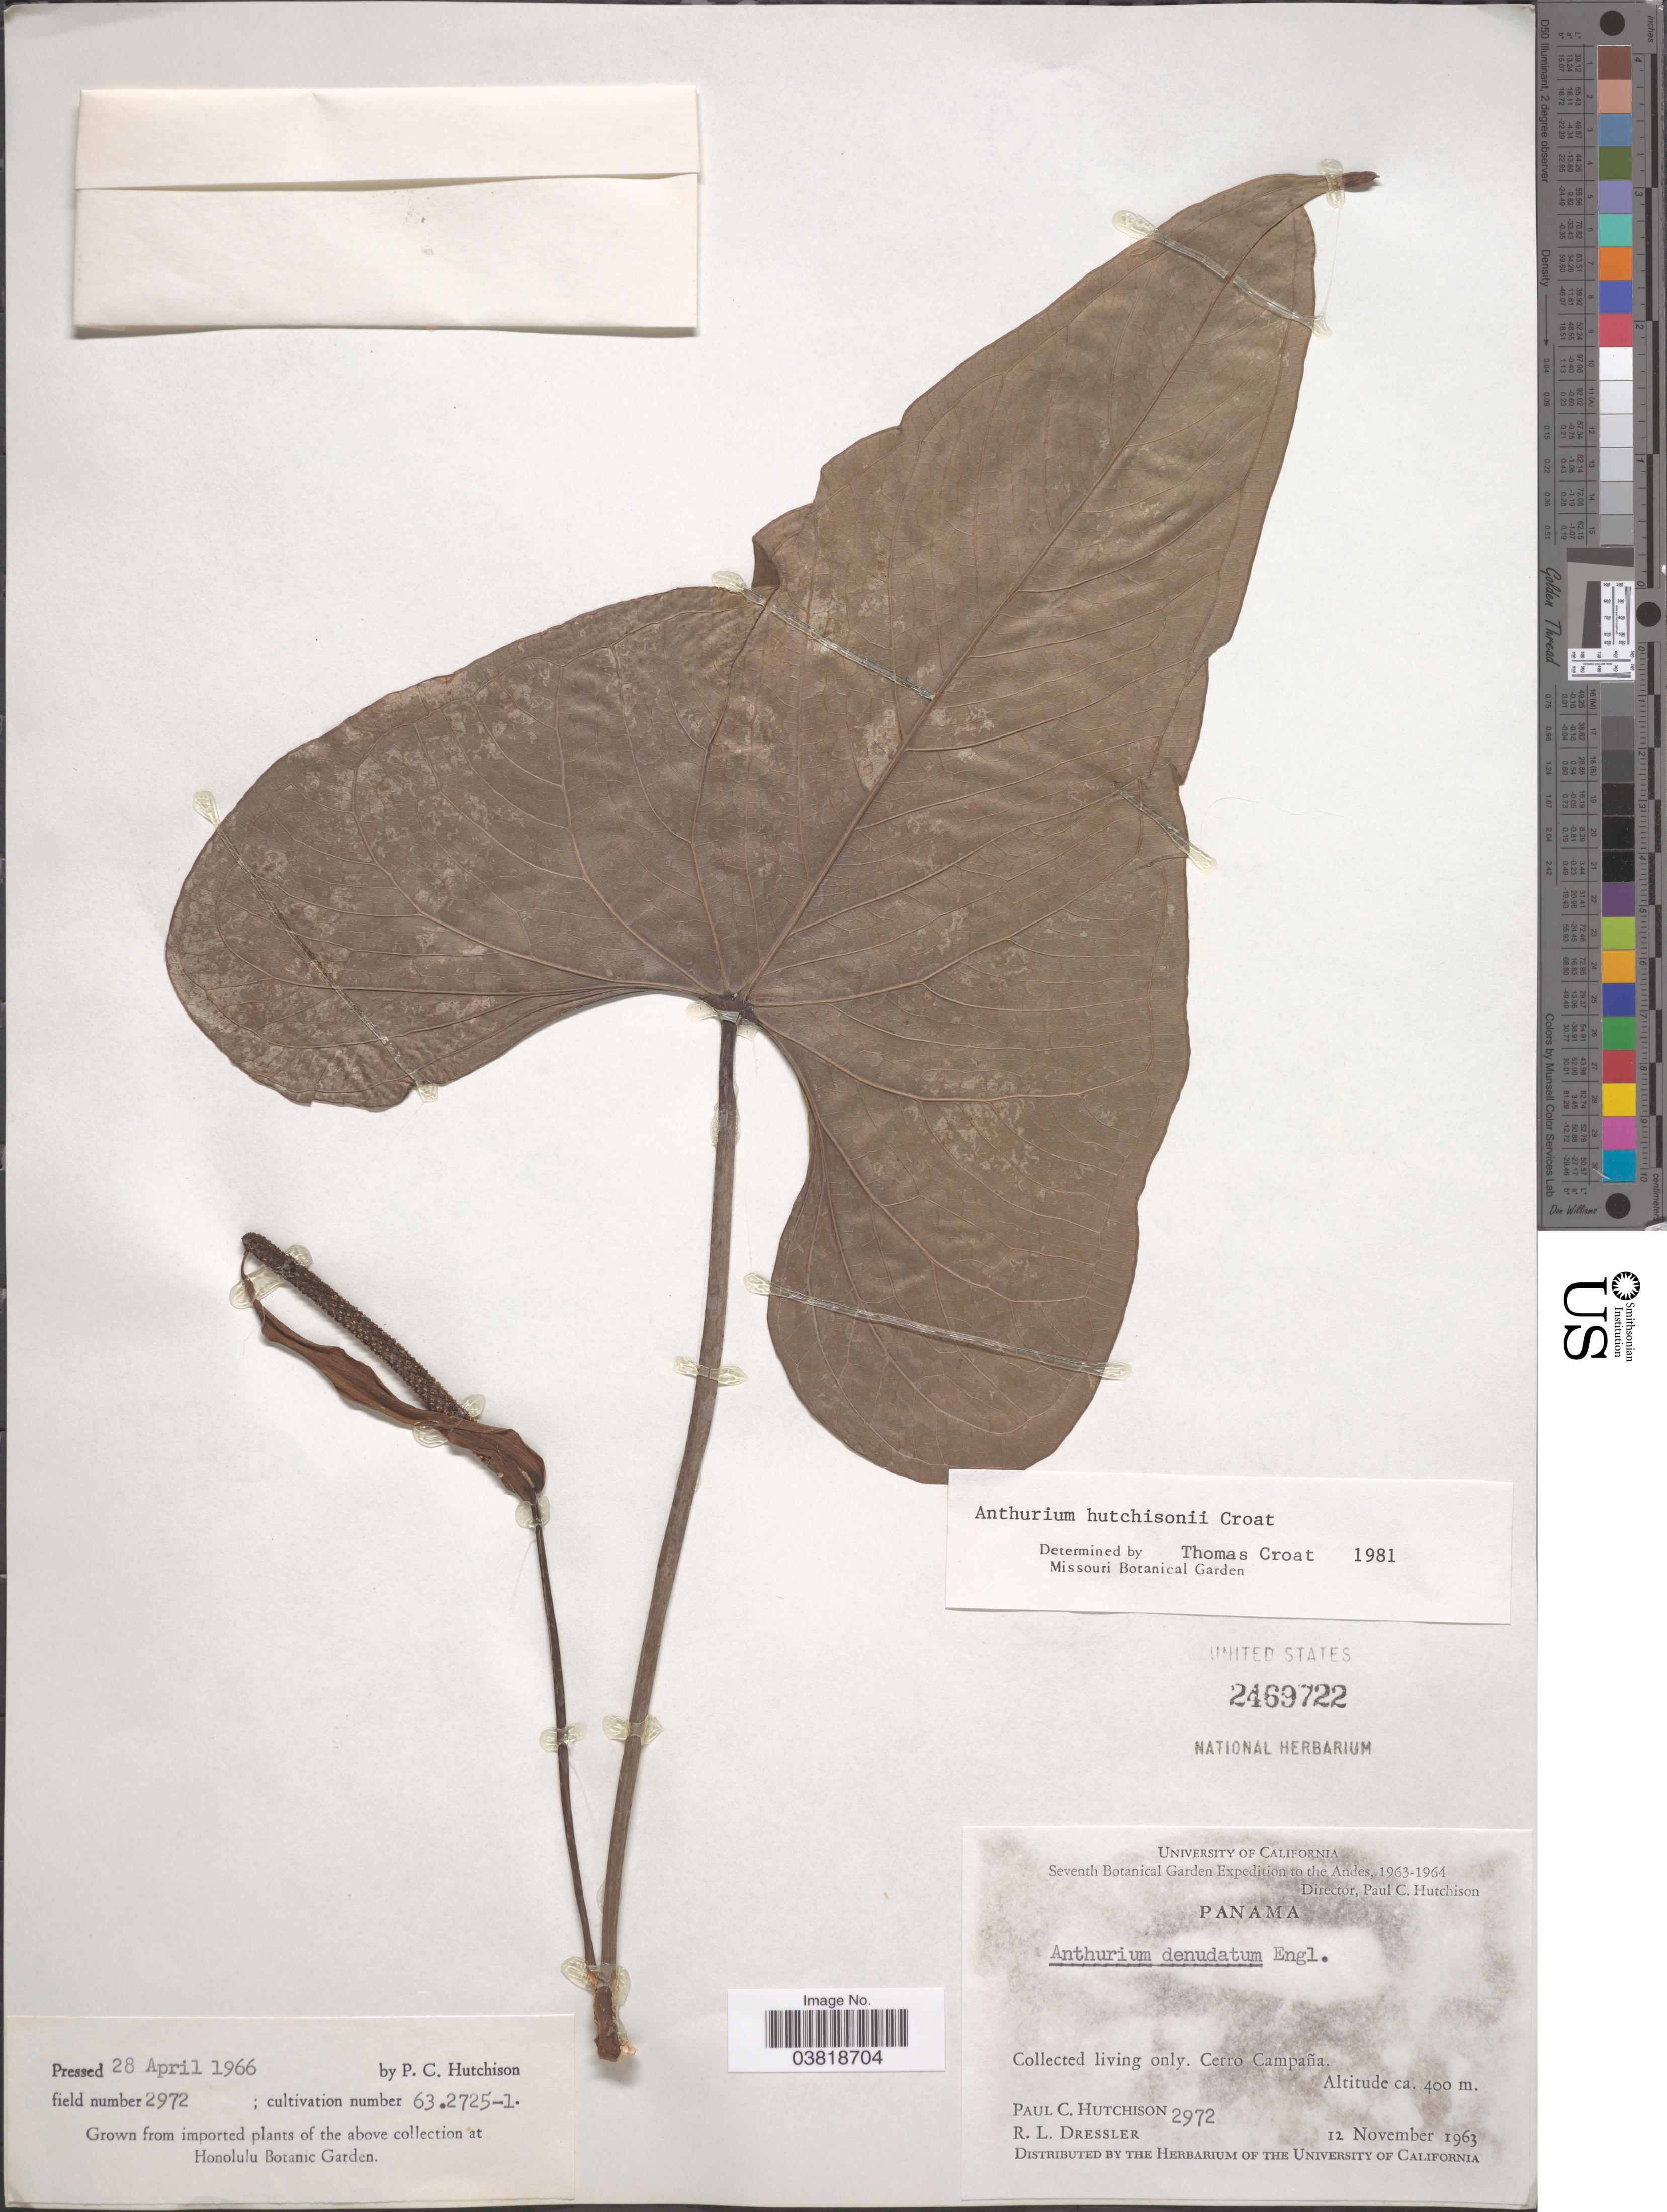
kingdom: Plantae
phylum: Tracheophyta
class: Liliopsida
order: Alismatales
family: Araceae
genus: Anthurium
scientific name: Anthurium hutchisonii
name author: Croat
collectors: P. C. Hutchison & R. Dressler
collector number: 2972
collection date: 1963-11-12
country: Panama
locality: The Andes. Cerro Campaña.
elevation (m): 400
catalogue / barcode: US 2469722